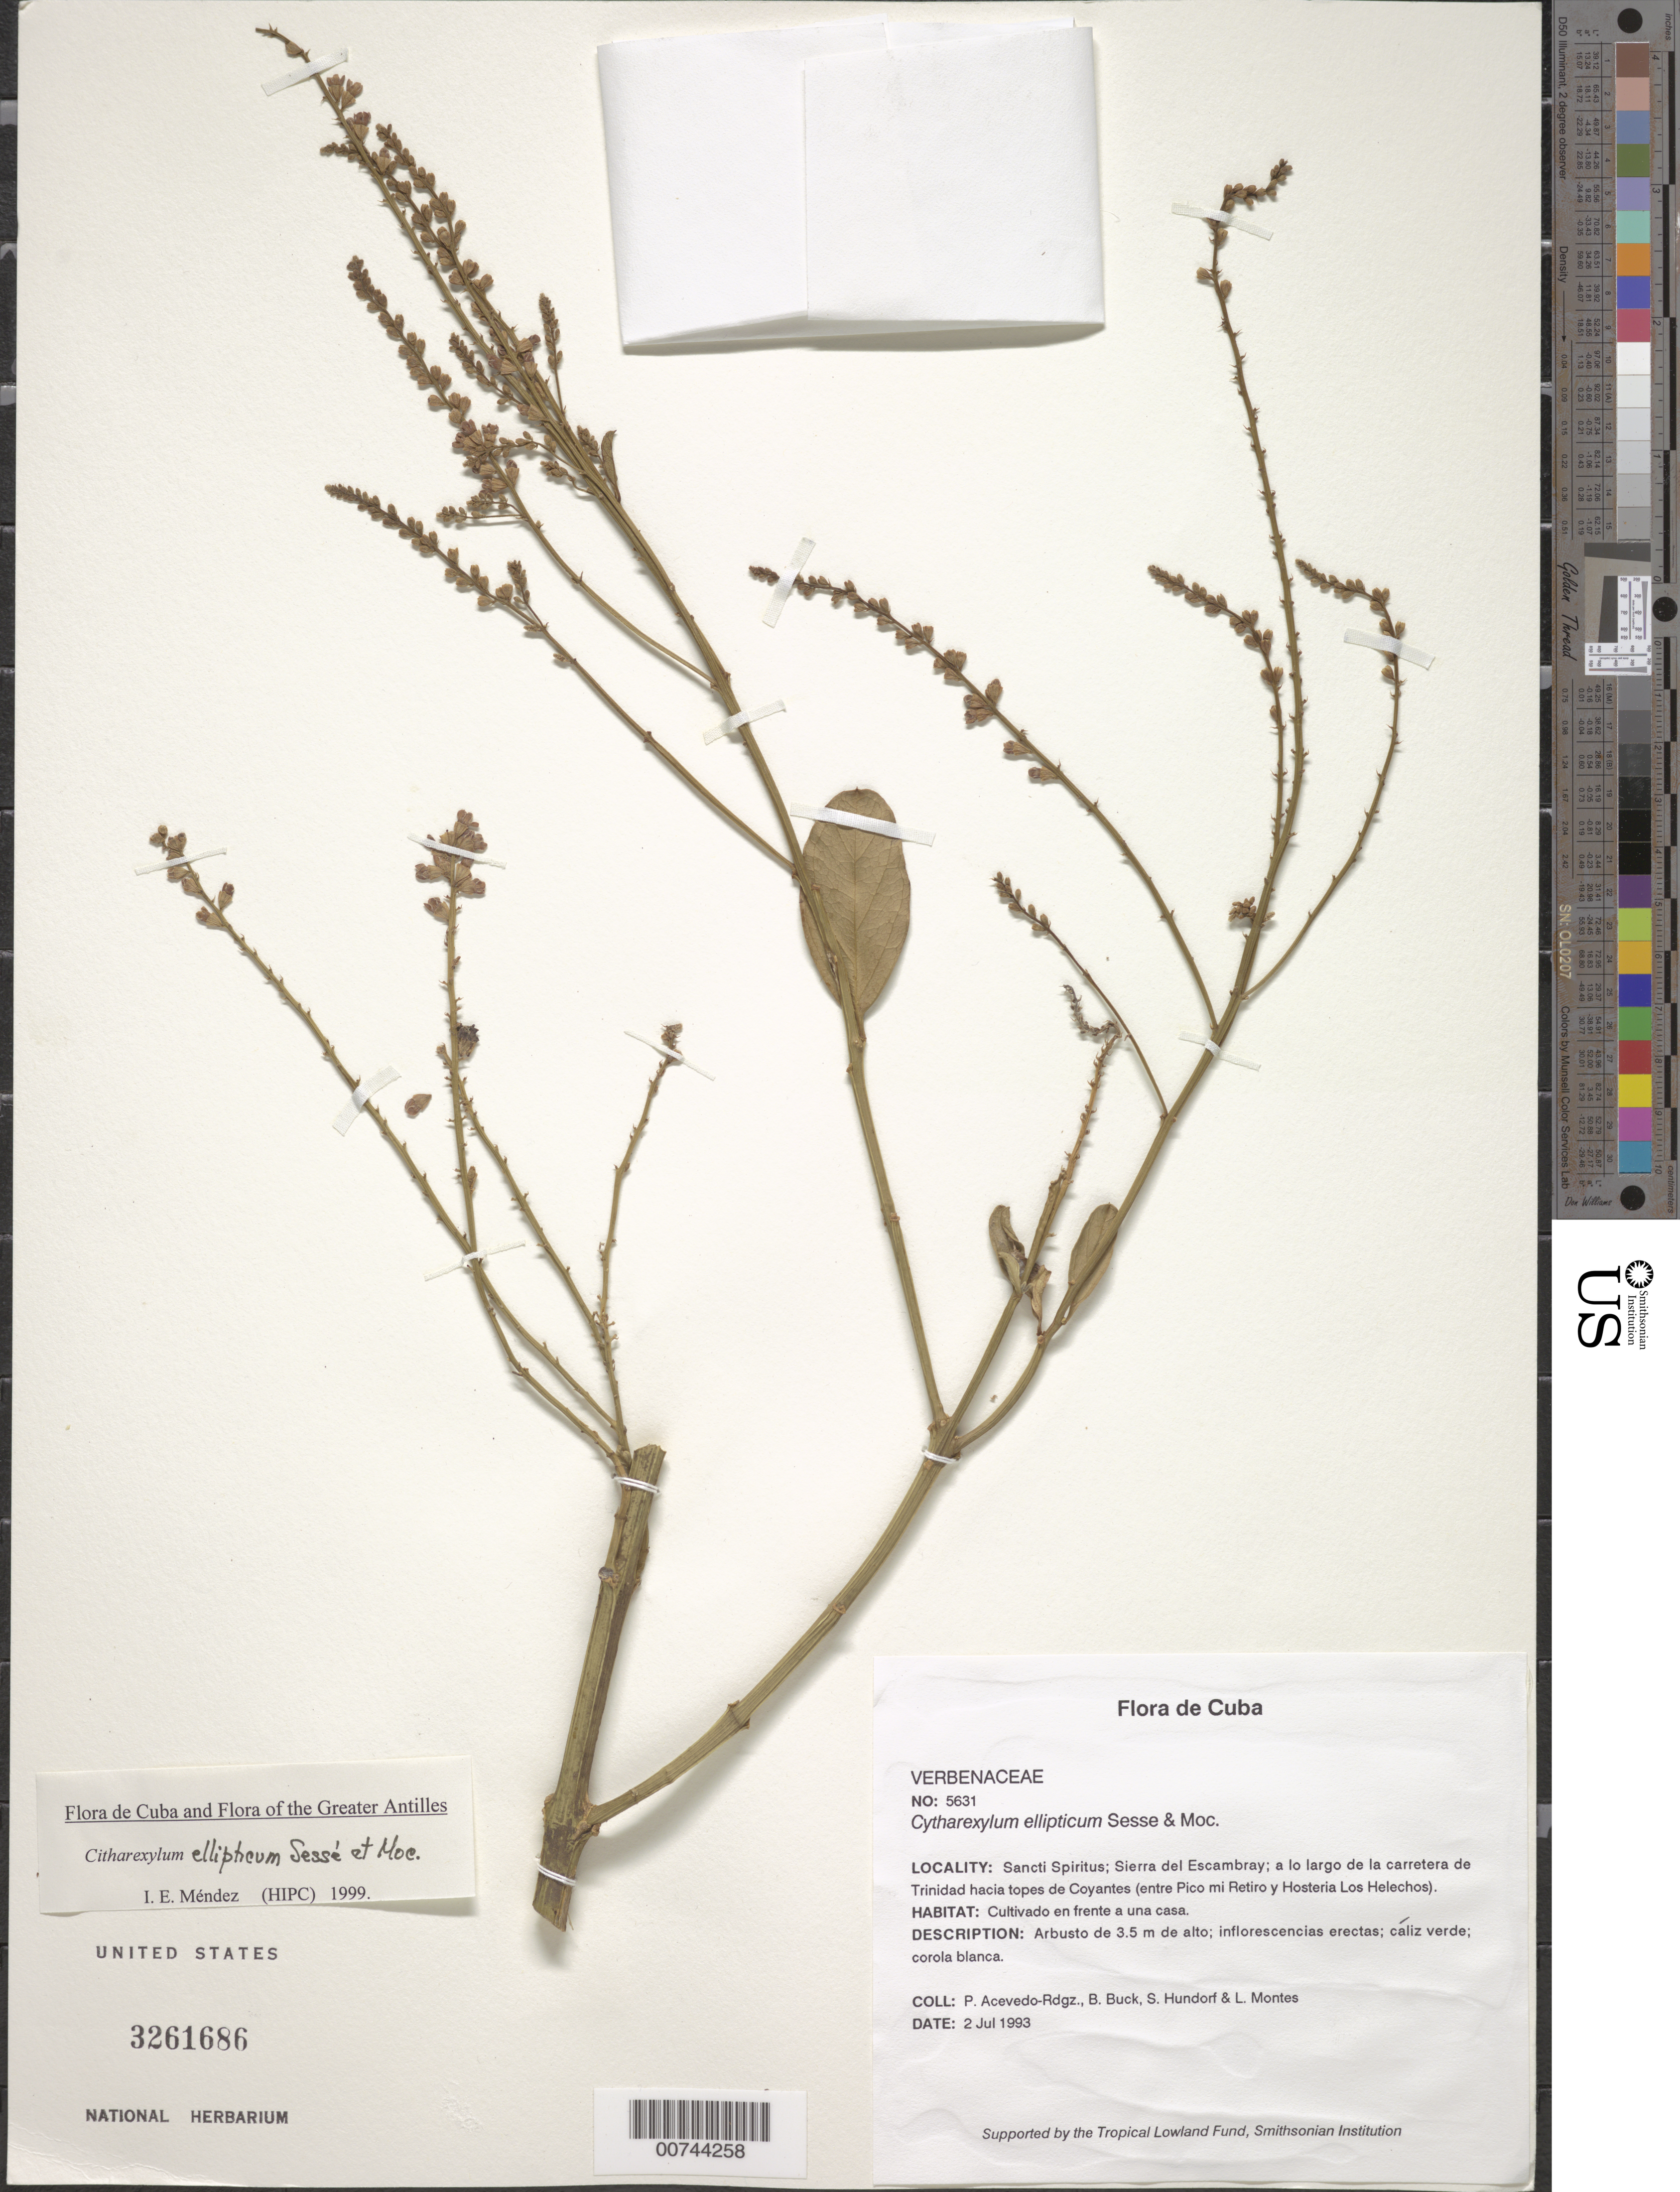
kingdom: Plantae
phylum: Tracheophyta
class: Magnoliopsida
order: Lamiales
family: Verbenaceae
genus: Citharexylum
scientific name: Citharexylum ellipticum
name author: Moc. & Sessé ex D. Don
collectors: P. Acevedo-Rodr., B. Buck, S. Hundorf & L. Montes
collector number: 5631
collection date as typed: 02 Jul 1993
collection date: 1993-07-02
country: Cuba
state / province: Sancti Spiritus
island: Cuba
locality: Sierra del Escambray; a lo largo de la carretera de Trinidad hacia topes de Coyantes (entre Pico mi Retiro y Hosteria Los Helechos)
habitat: Cultivado en frente a una casa.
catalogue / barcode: US 3261686